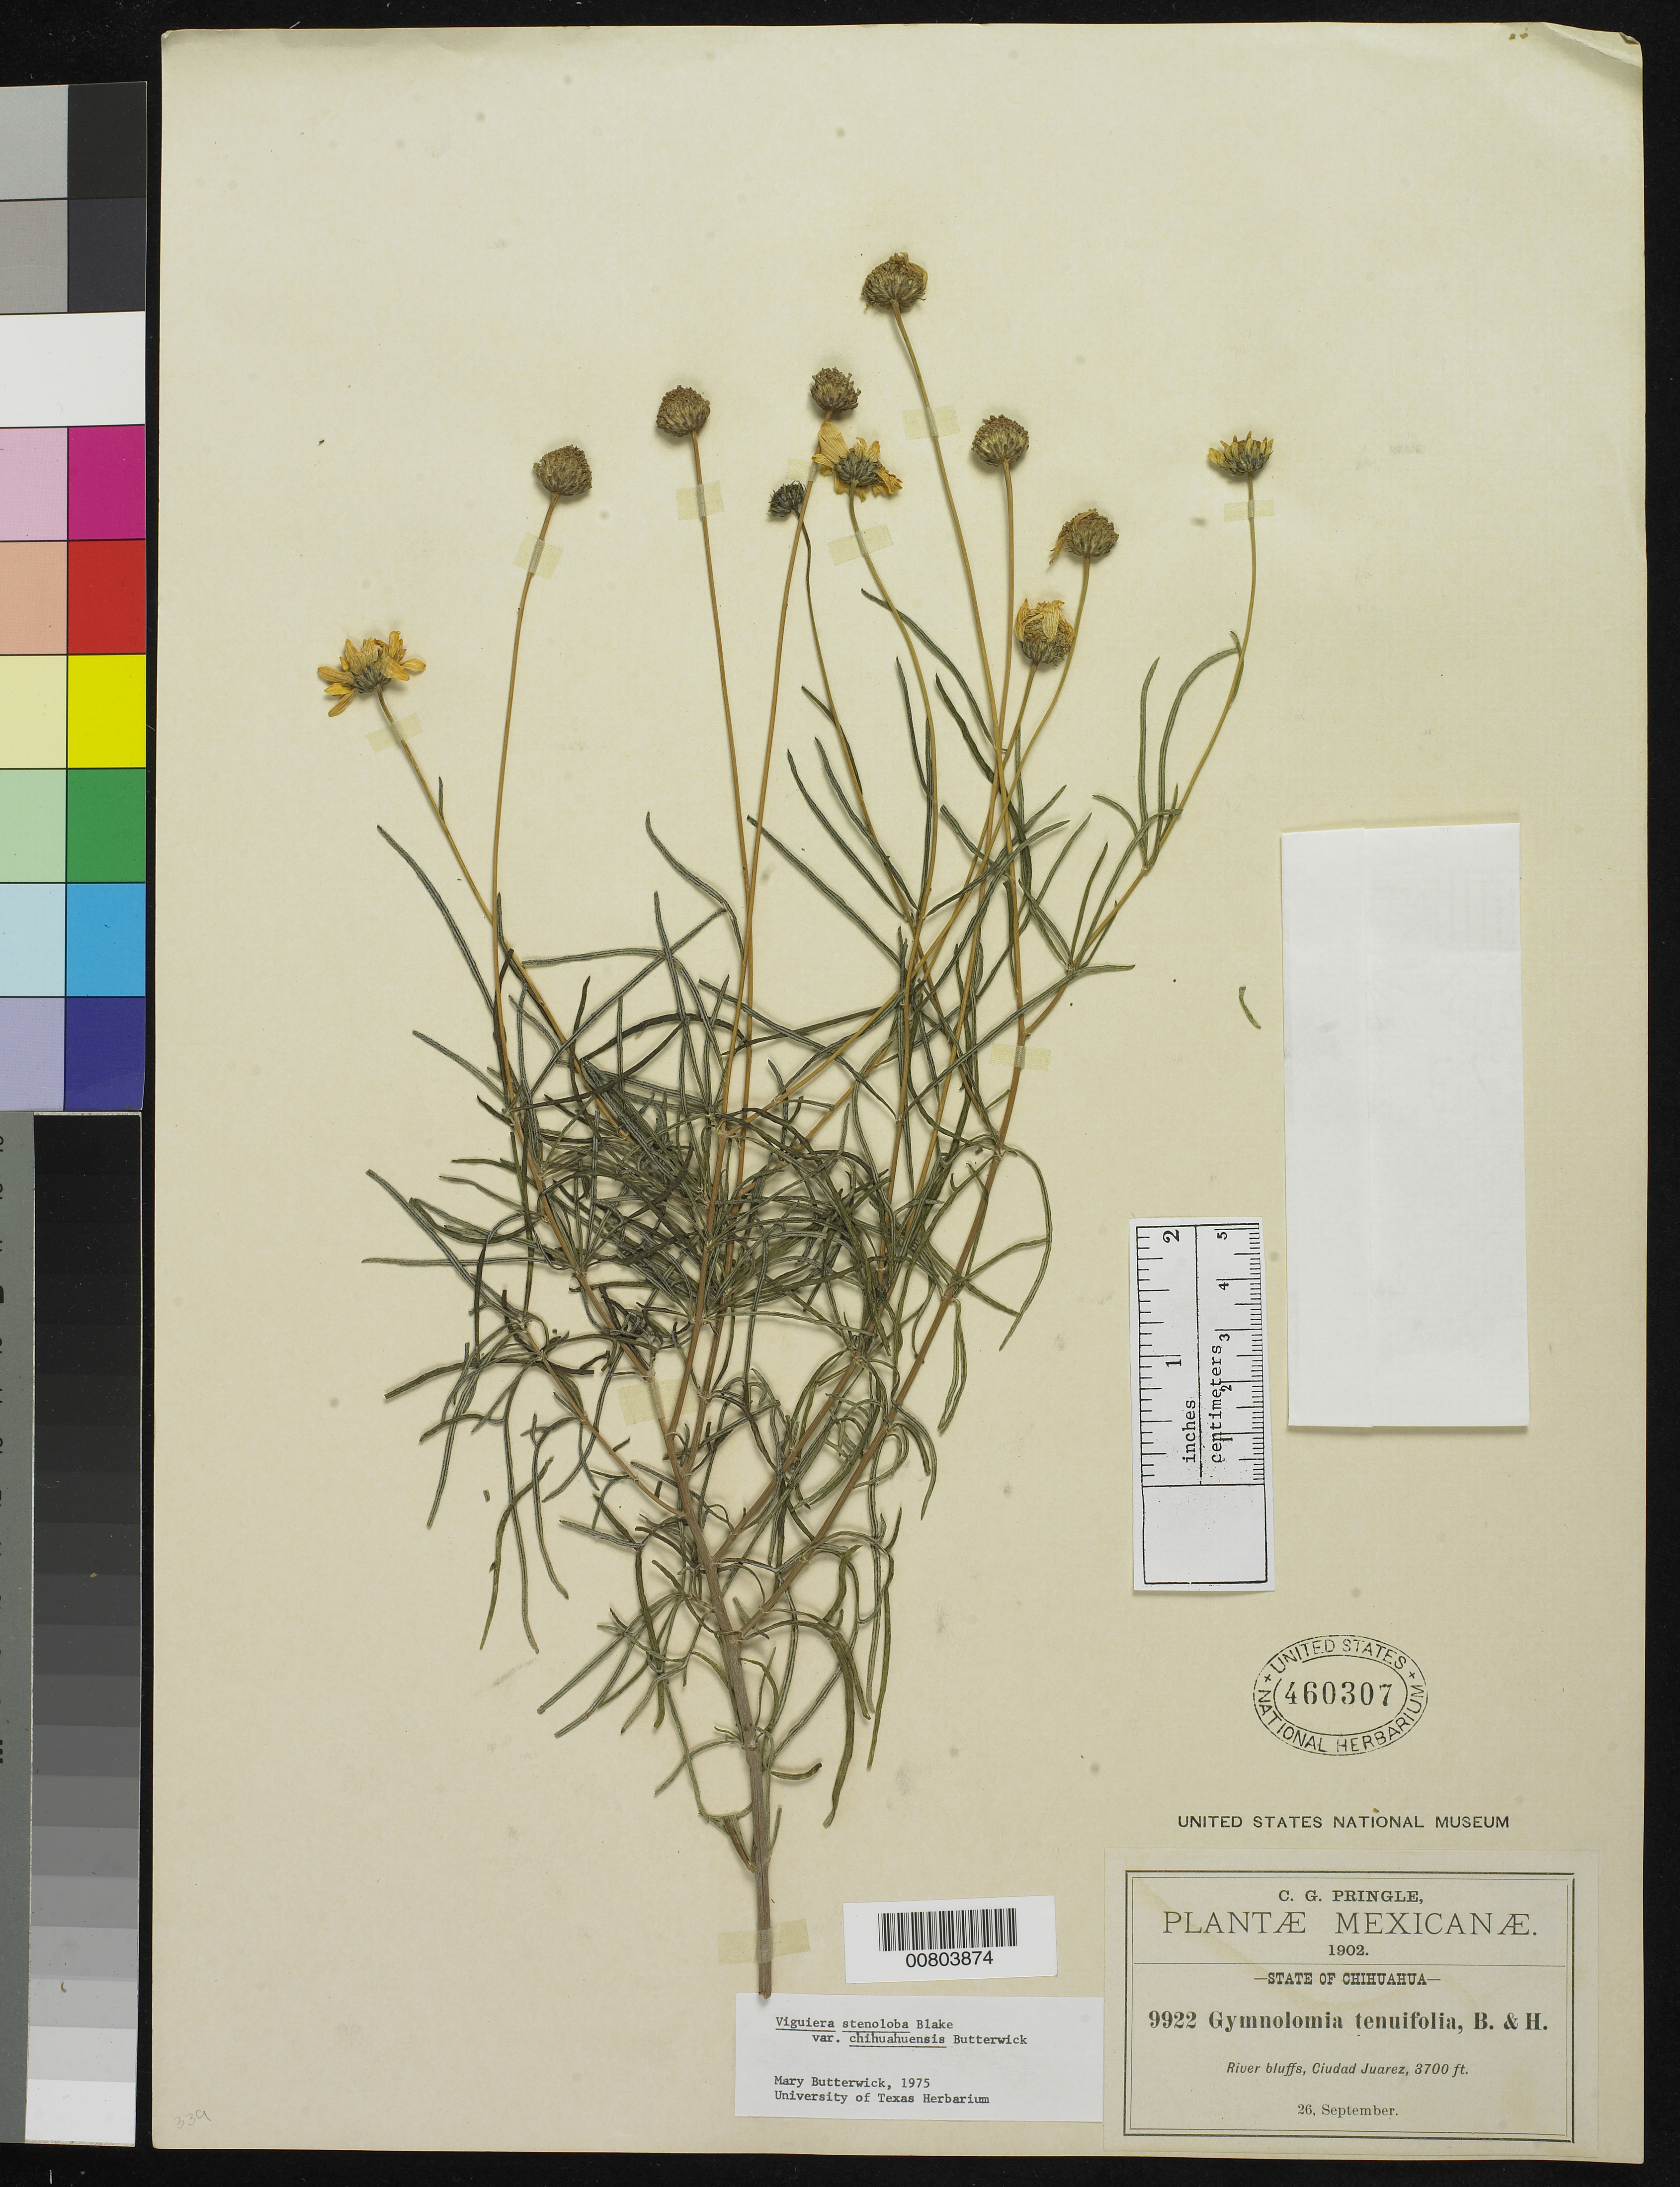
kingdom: Plantae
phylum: Tracheophyta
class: Magnoliopsida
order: Asterales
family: Asteraceae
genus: Viguiera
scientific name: Viguiera stenoloba var. chihuahuensis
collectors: C. G. Pringle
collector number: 9922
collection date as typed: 26 Sep 1902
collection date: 1902-09-26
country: Mexico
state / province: Chihuahua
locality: Ciudad Juárez, Chihuahua.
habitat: River bluffs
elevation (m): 1128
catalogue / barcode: US 460307